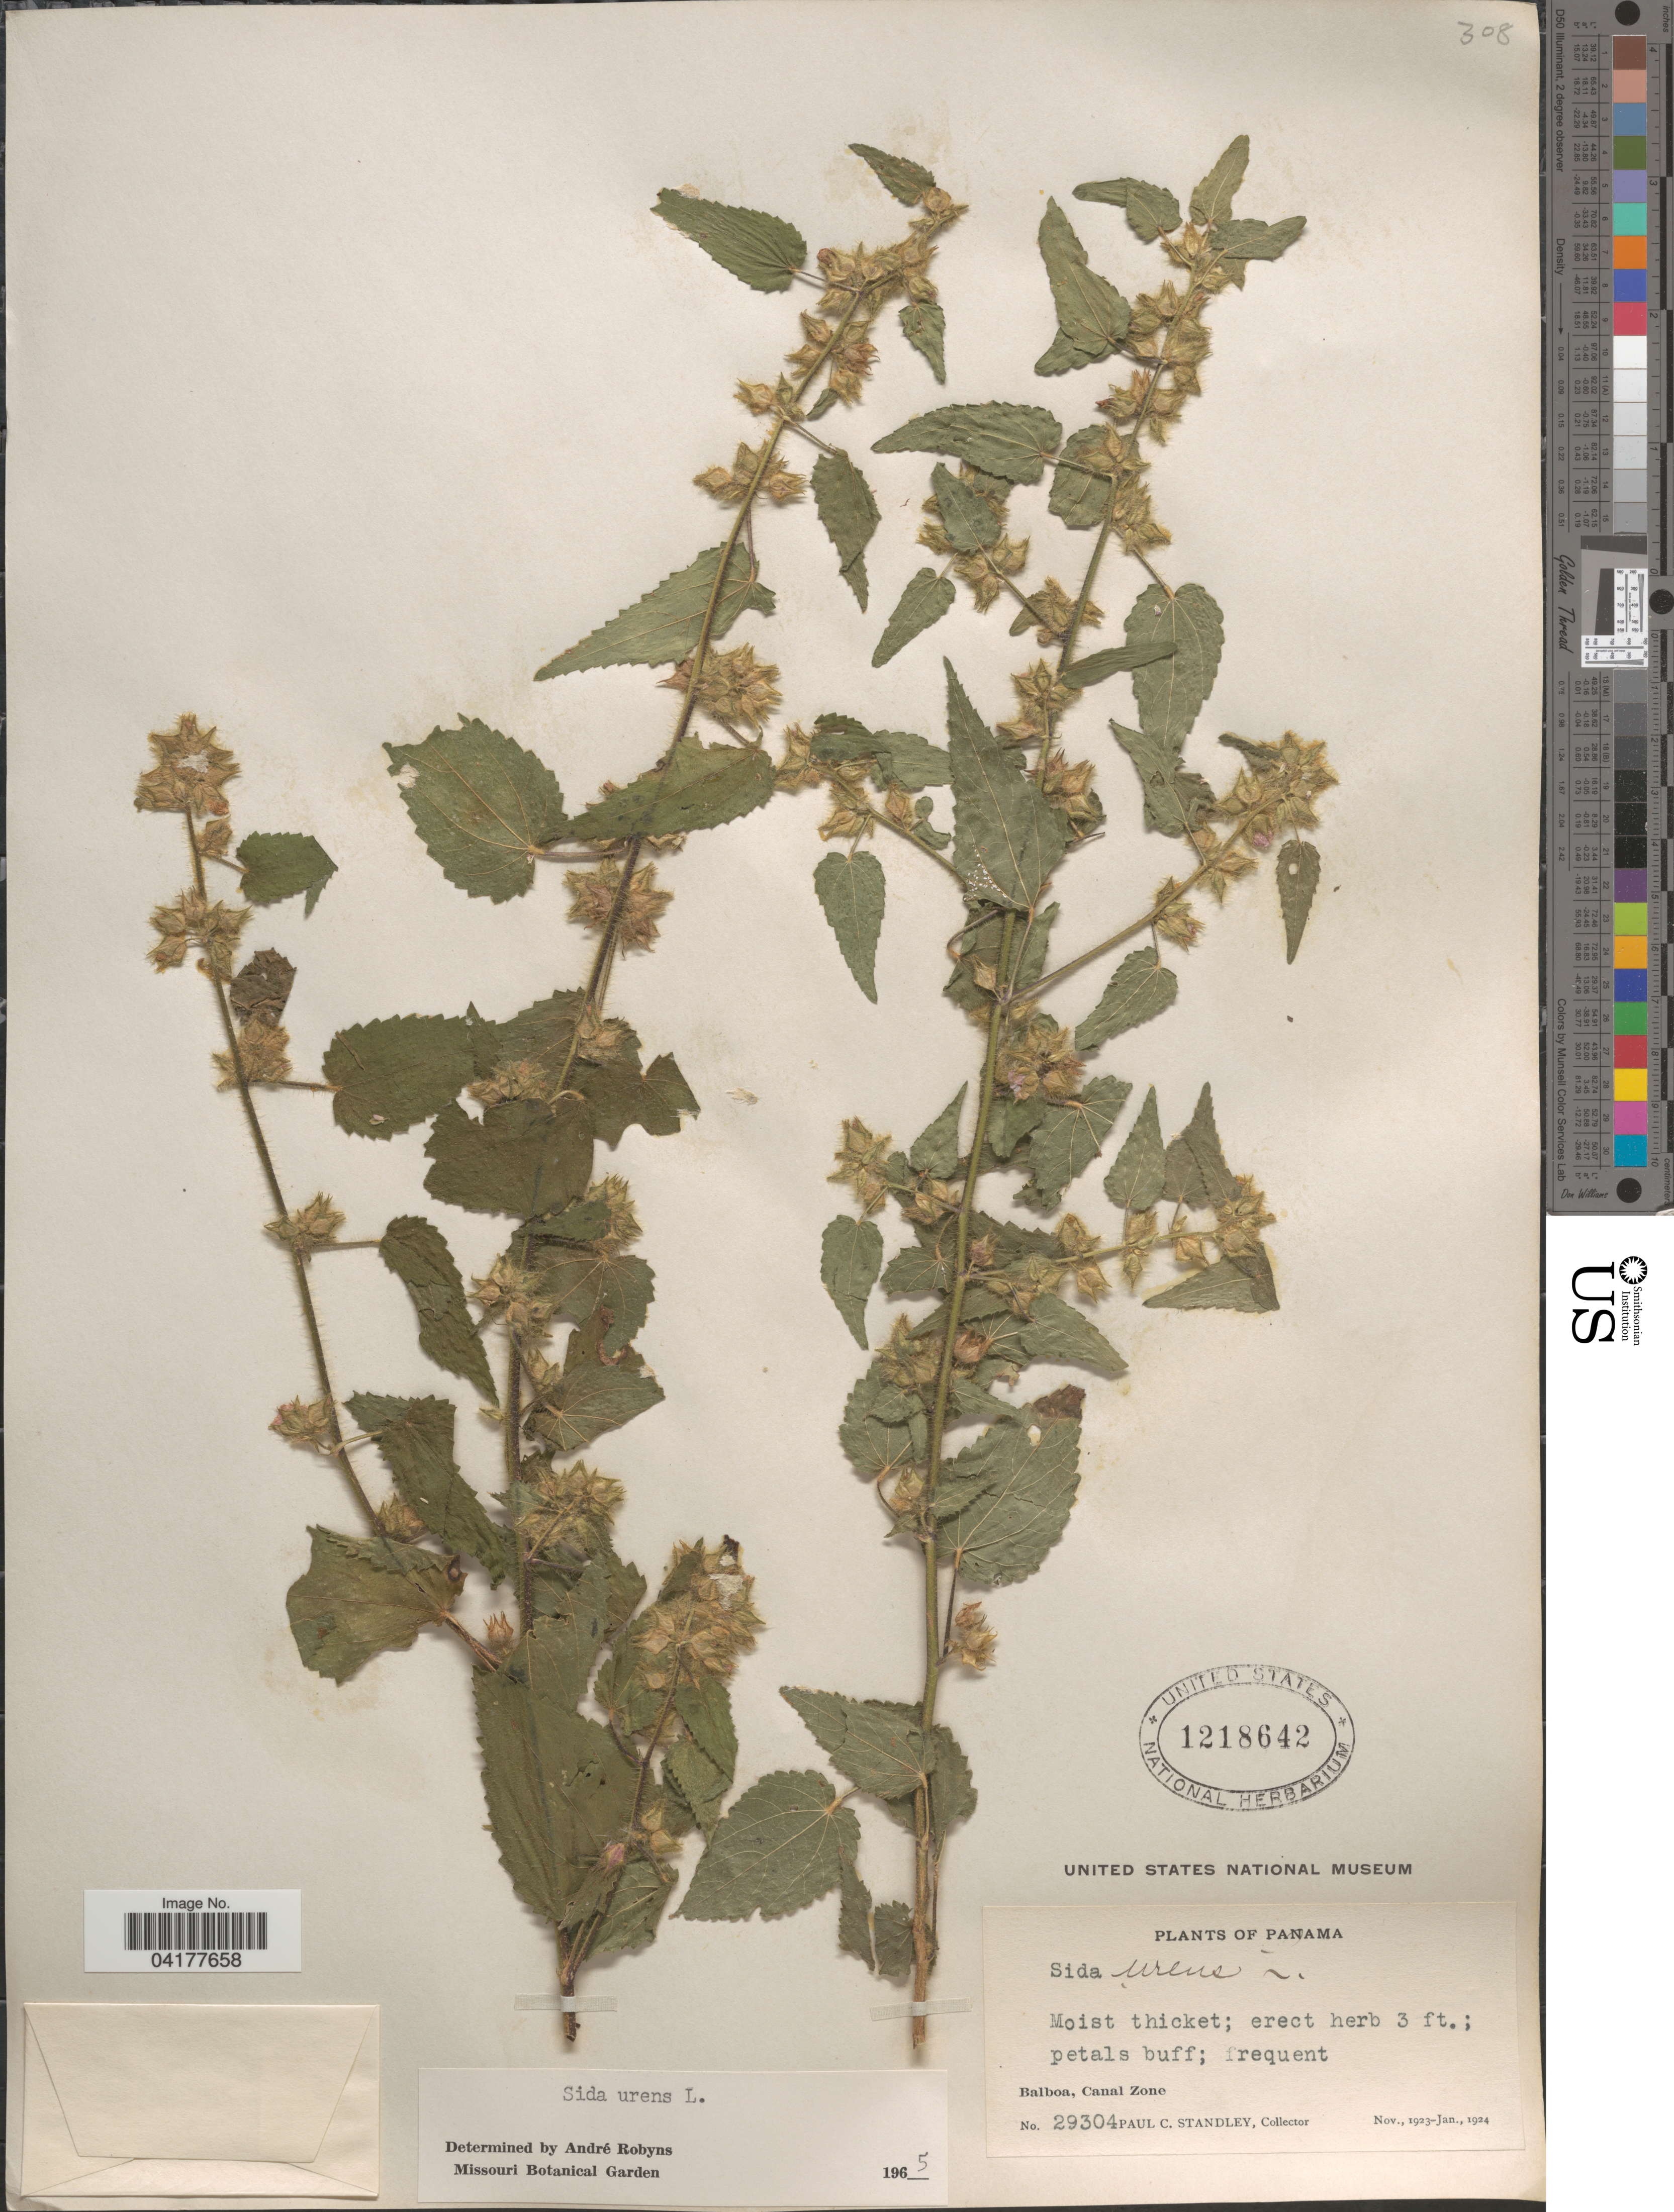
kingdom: Plantae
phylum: Tracheophyta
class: Magnoliopsida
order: Malvales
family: Malvaceae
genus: Sida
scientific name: Sida urens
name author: L.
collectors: P. C. Standley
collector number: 29304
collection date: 1923-11/1924-01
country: Panama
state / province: Colón / Panamá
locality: Balboa, Canal Zone.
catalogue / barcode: US 1218642